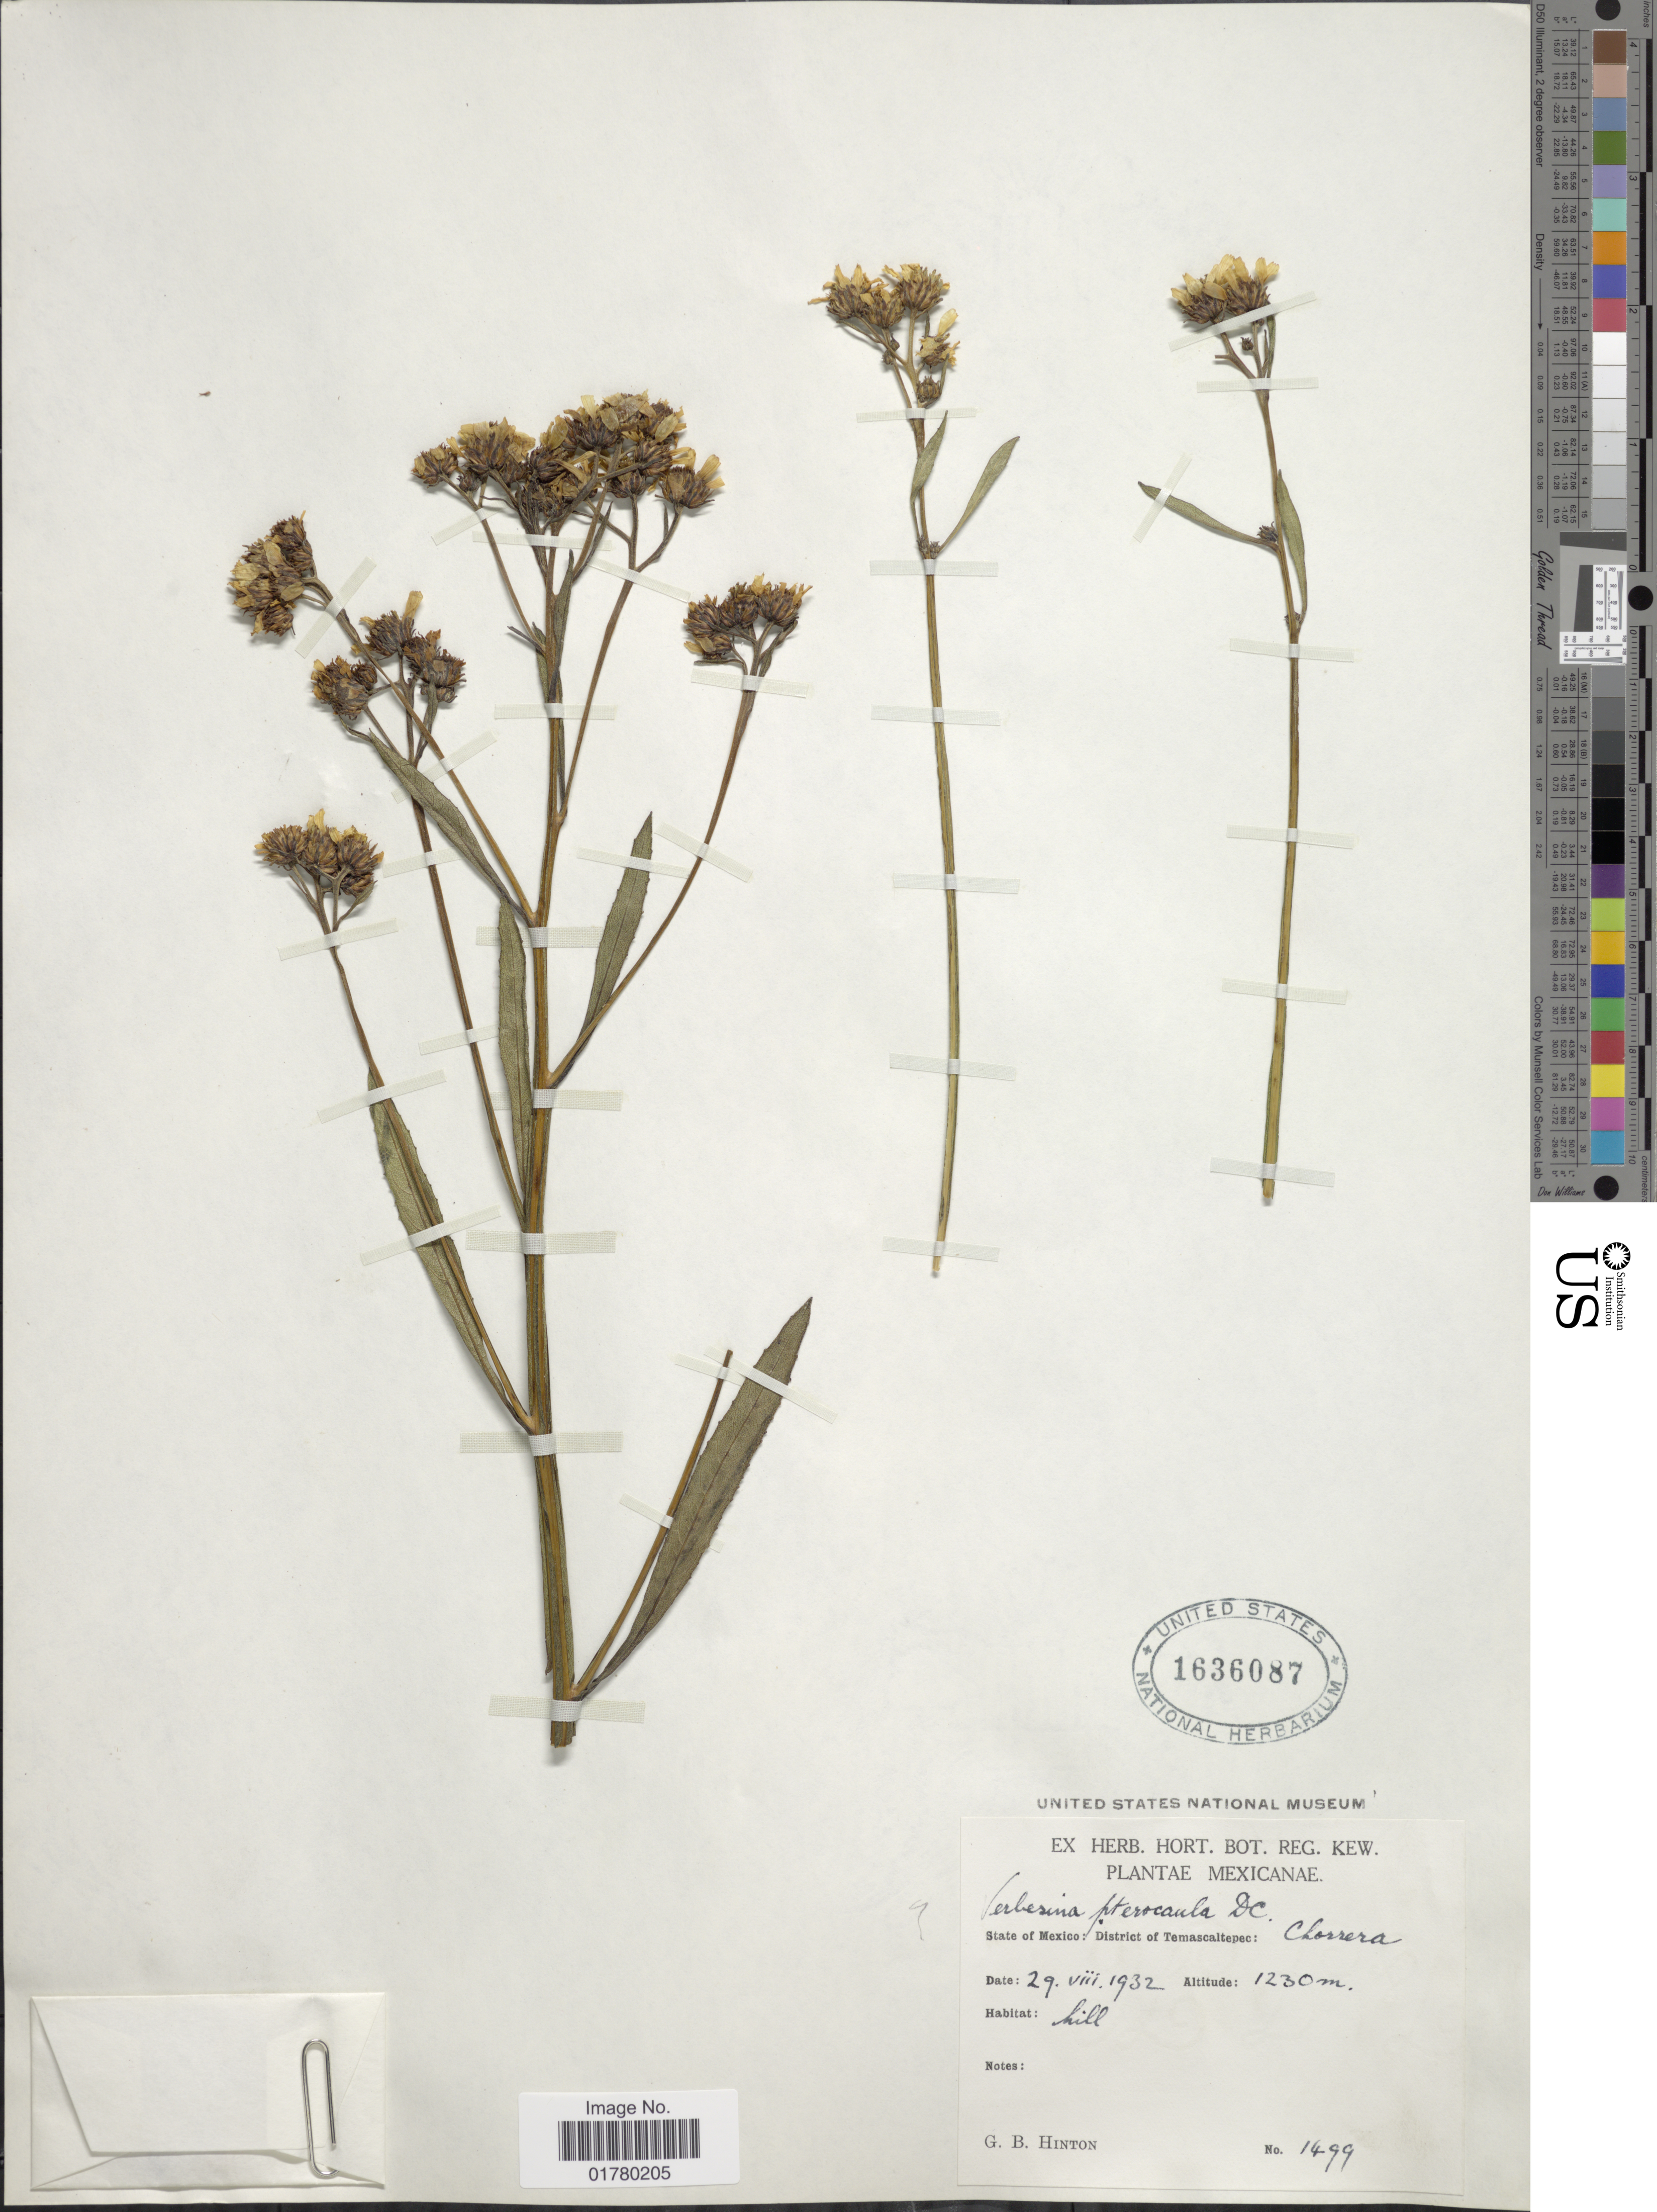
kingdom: Plantae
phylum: Tracheophyta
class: Magnoliopsida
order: Asterales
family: Asteraceae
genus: Verbesina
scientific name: Verbesina stenophylla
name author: Greenm.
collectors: G. B. Hinton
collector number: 1499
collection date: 1932-08-29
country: Mexico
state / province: México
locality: District of Temascaltepec: Chorrera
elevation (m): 1230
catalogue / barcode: US 1636087